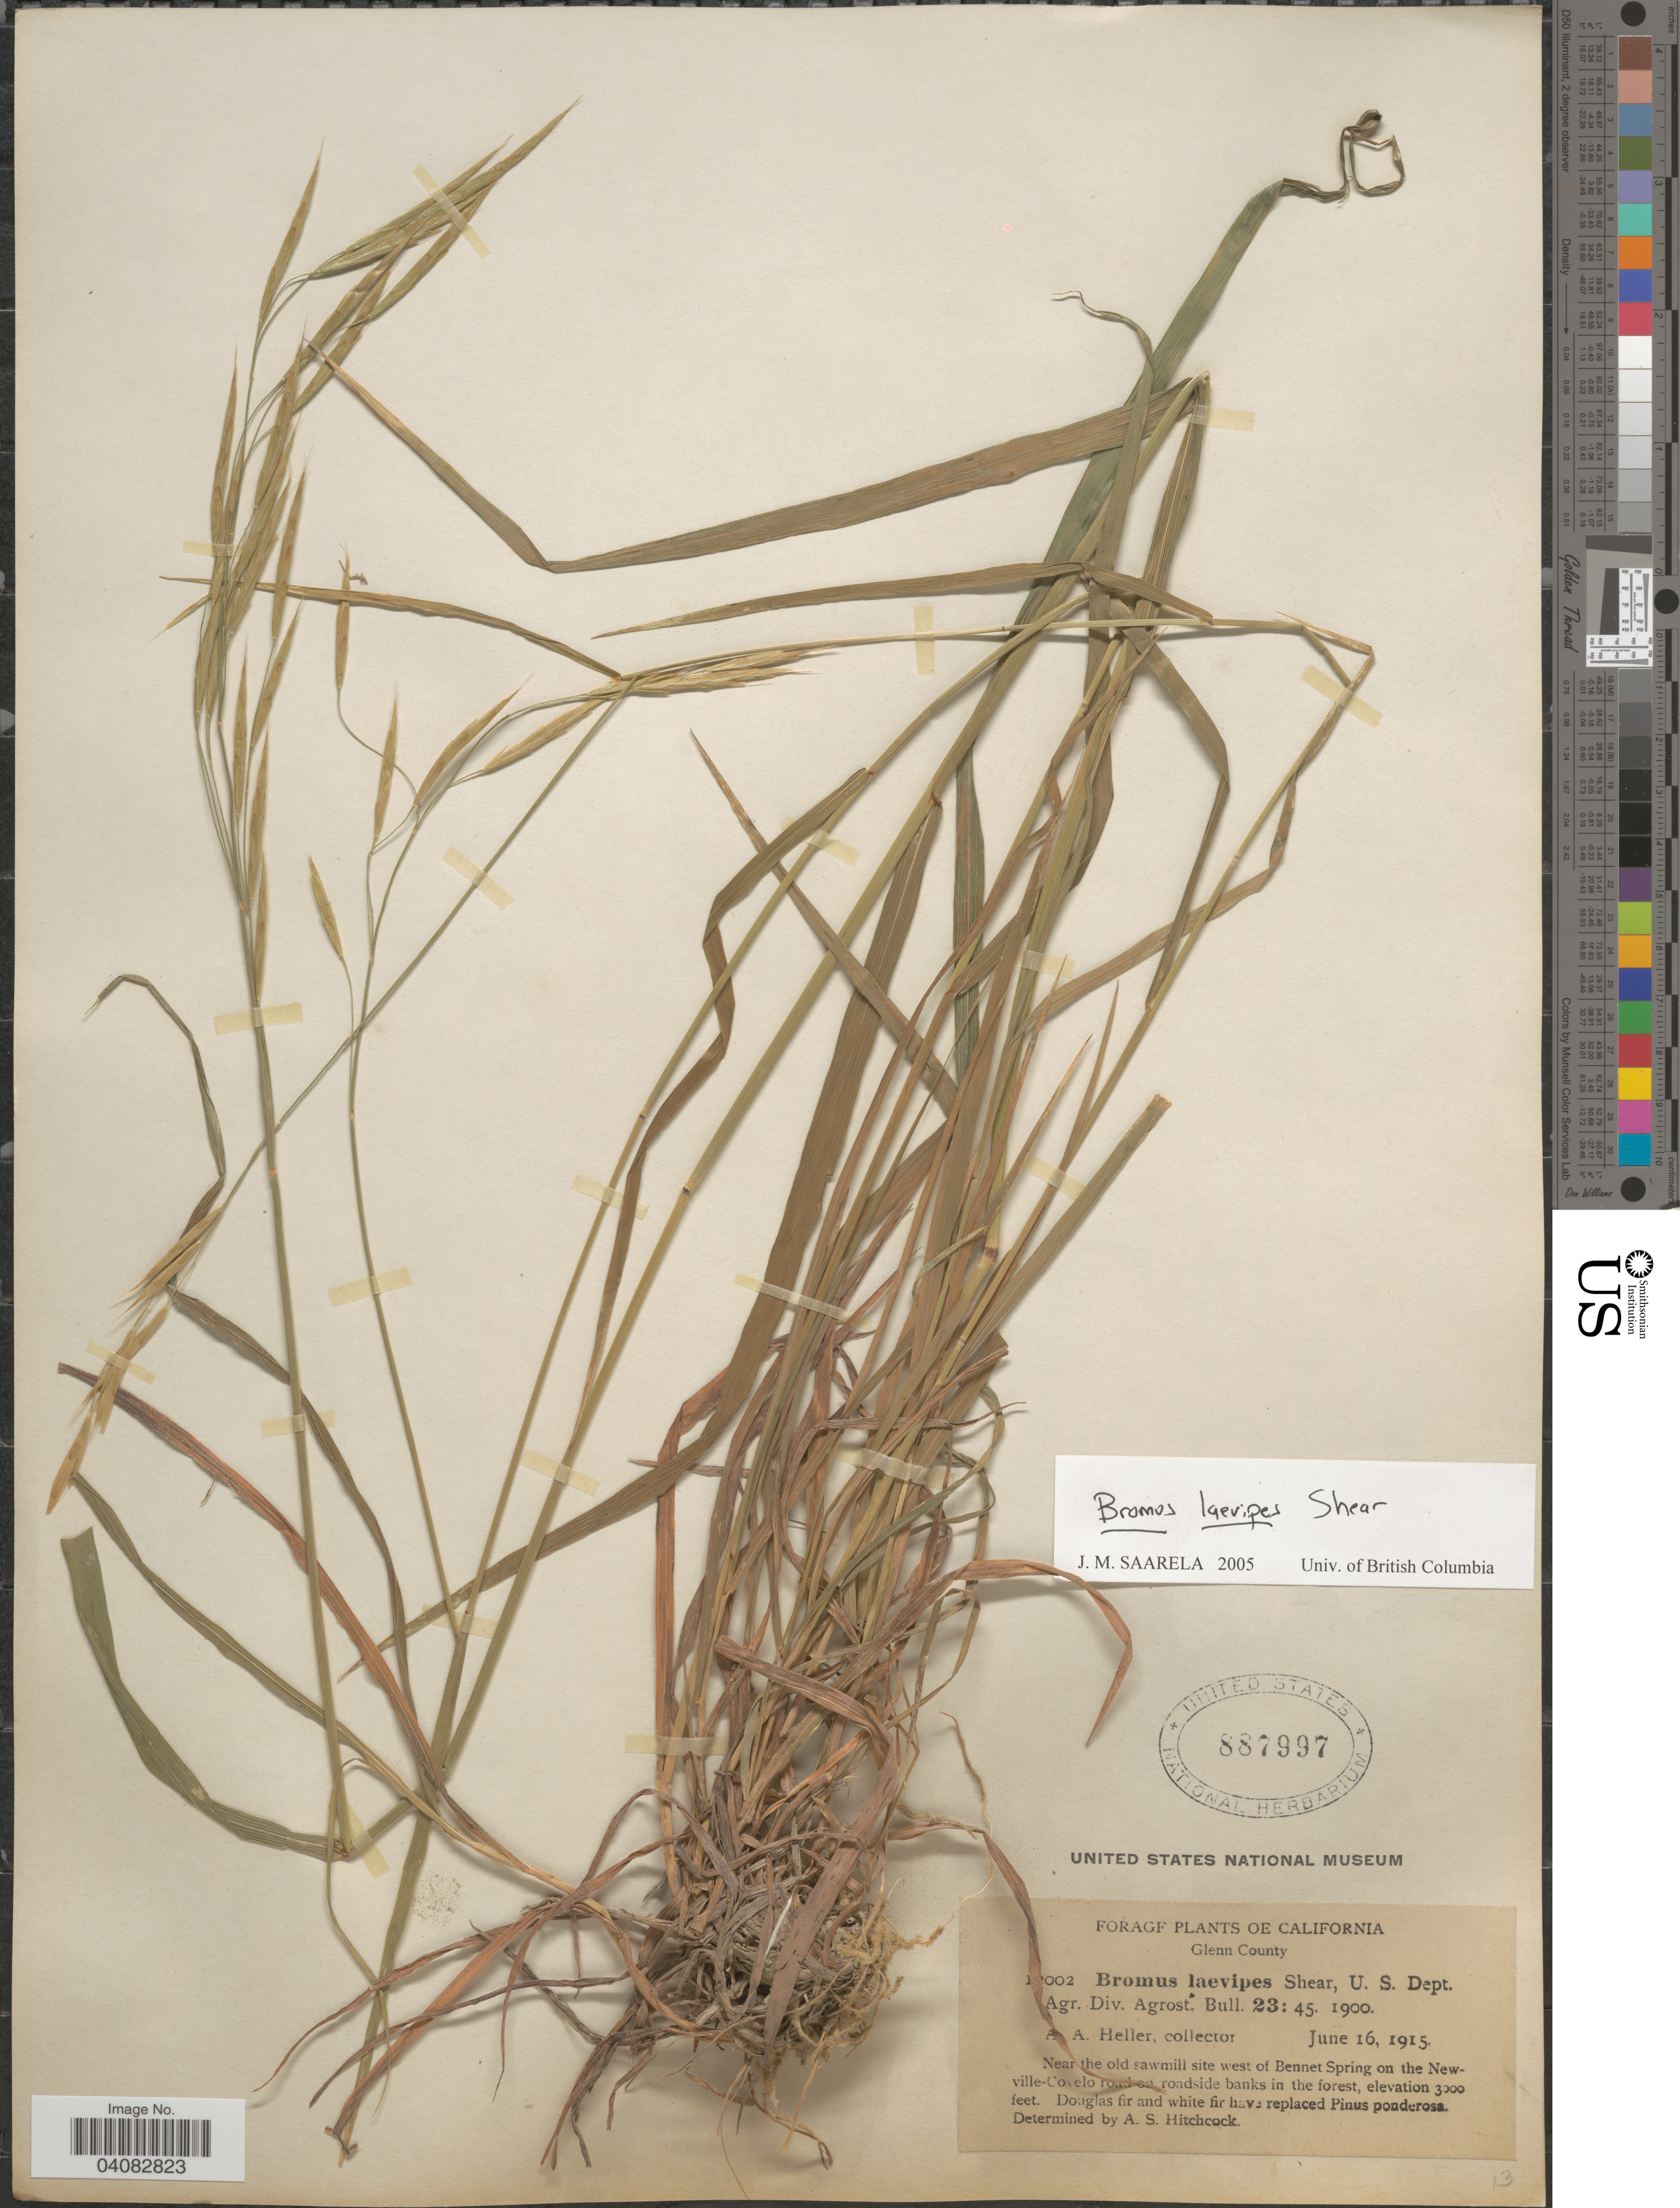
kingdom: Plantae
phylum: Tracheophyta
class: Liliopsida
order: Poales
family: Poaceae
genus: Bromus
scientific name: Bromus laevipes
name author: Shear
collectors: A. A. Heller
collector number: !002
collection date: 1915-06-16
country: United States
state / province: California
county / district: Glenn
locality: Glenn County. Near the old sawmill site west of Bennet Spring on the Newville-Covelo road on roadside banks in the forest.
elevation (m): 914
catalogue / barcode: US 887997